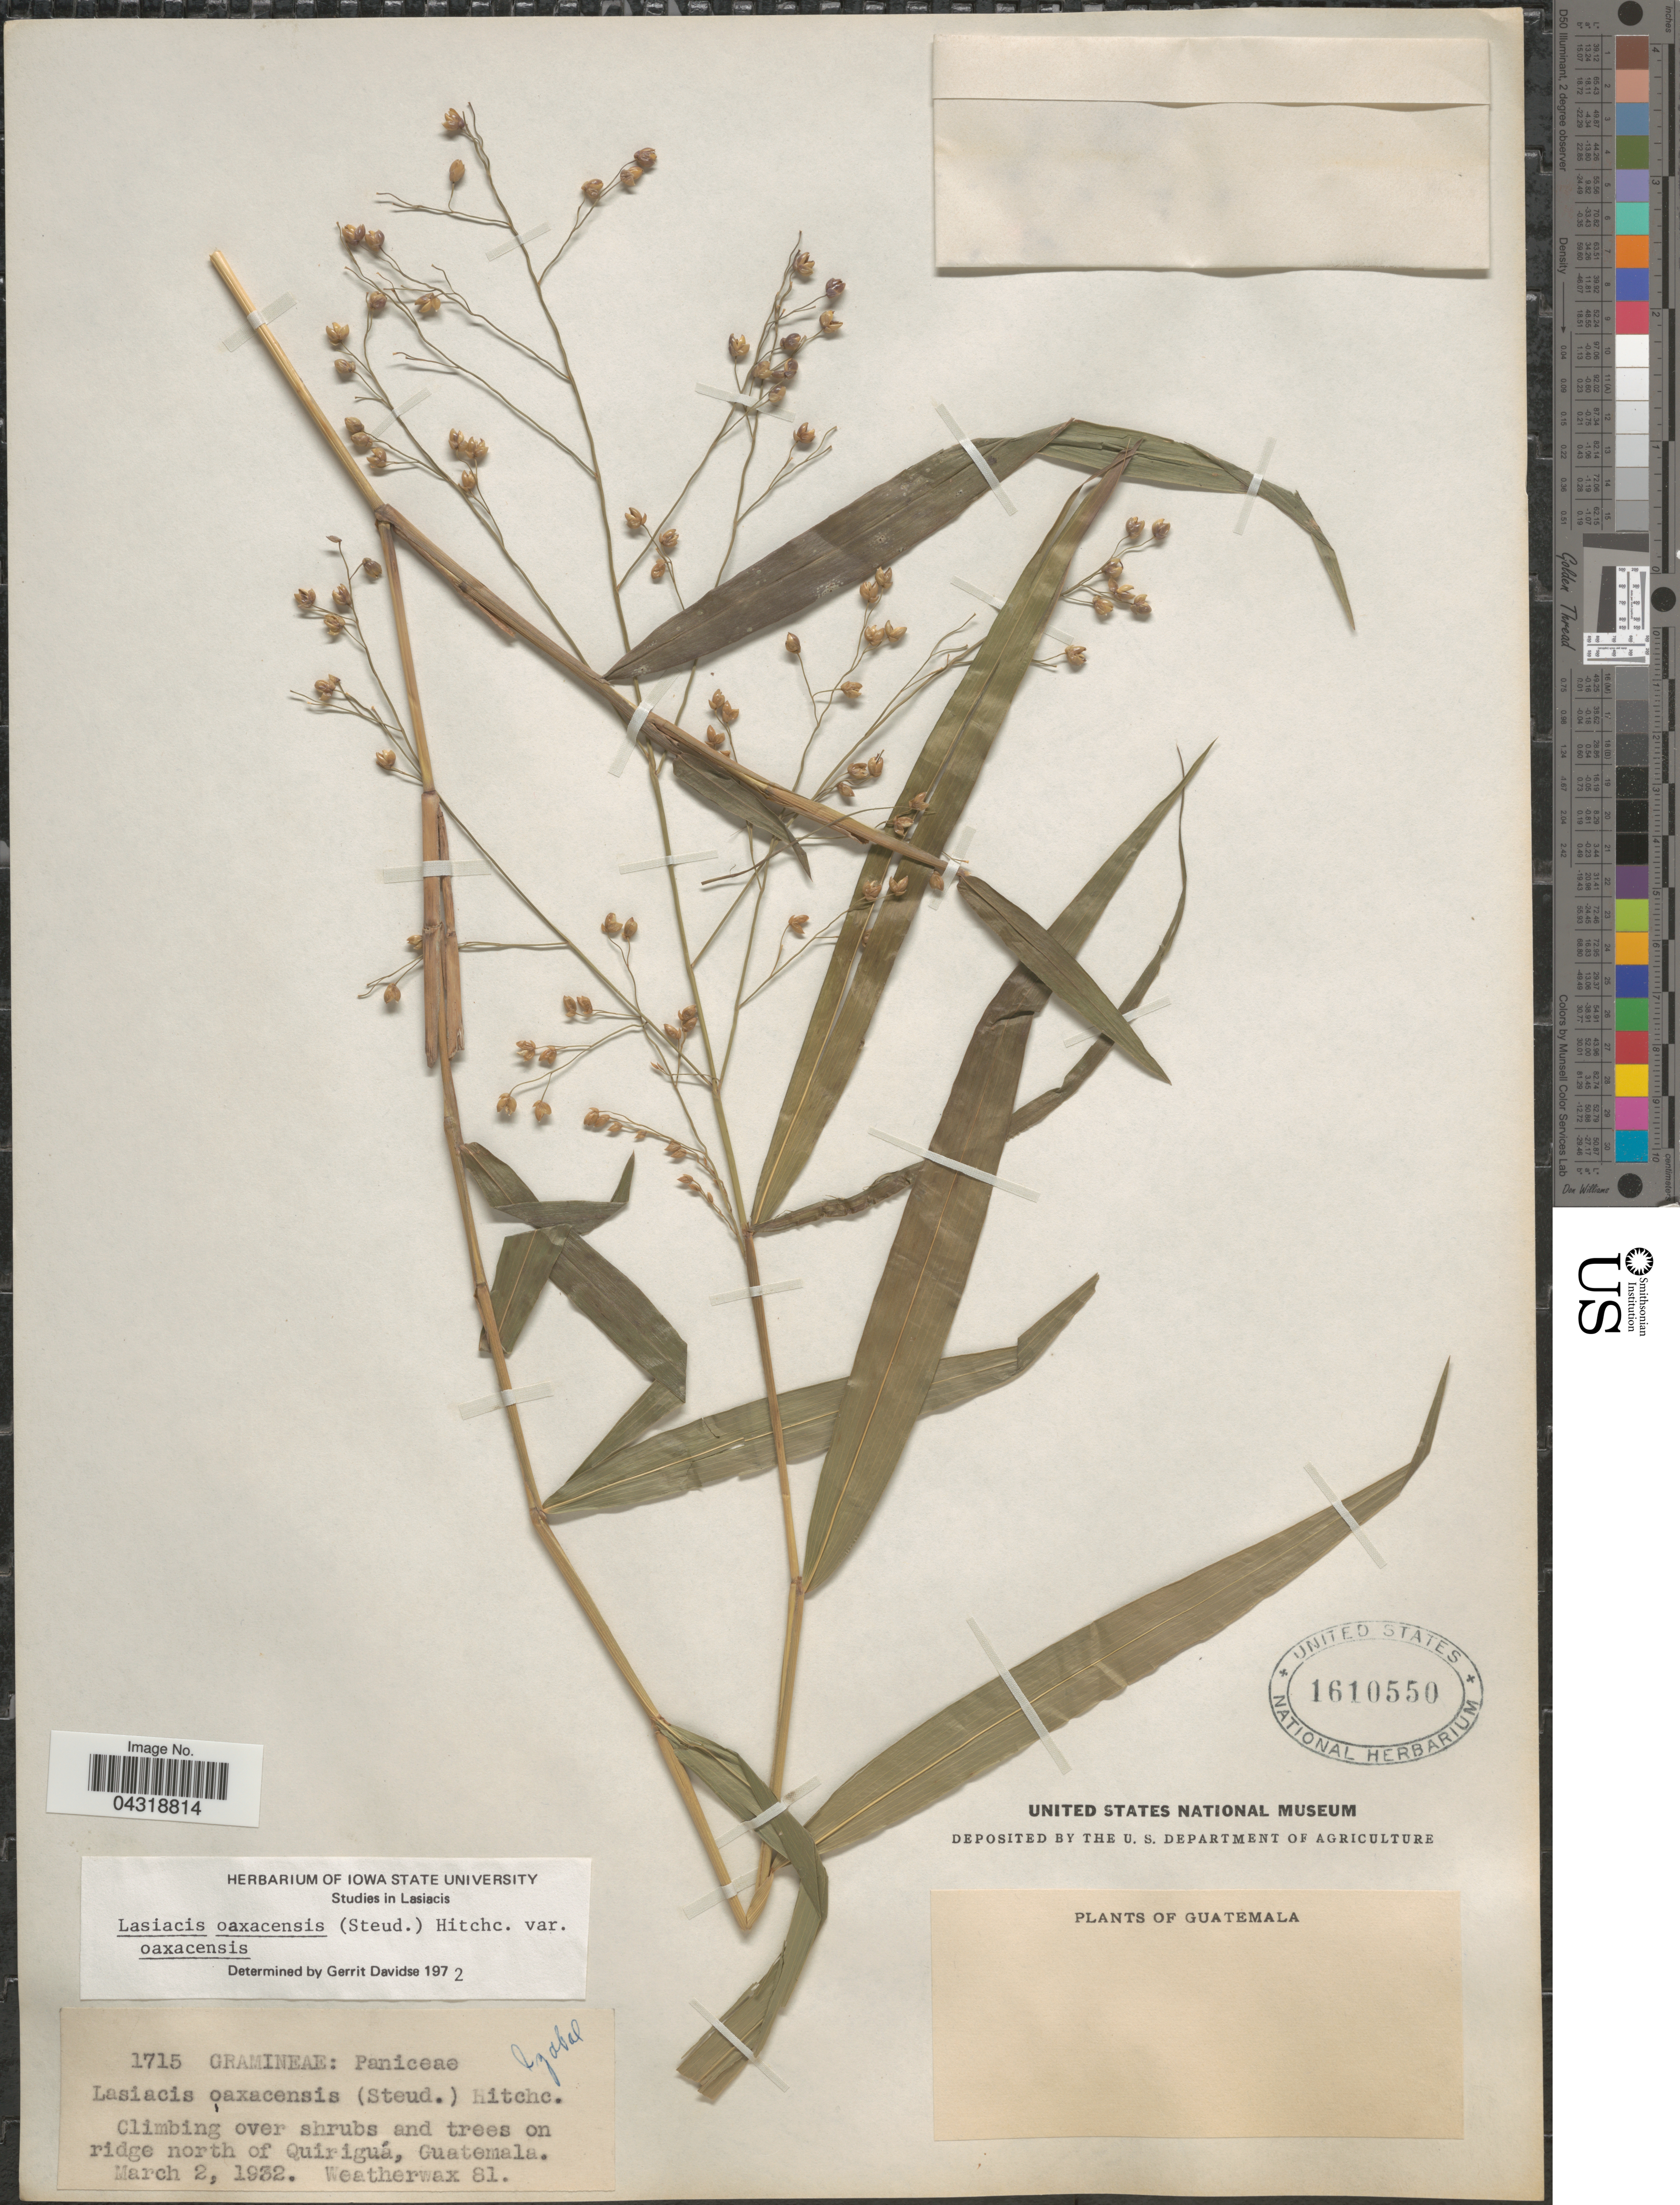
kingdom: Plantae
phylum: Tracheophyta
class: Liliopsida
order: Poales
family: Poaceae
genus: Lasiacis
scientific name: Lasiacis oaxacensis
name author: (Steud.) Hitchc.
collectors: -. Weatherwax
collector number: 81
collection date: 1932-03-02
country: Guatemala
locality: Climbing over shrubs and trees on ridge north of Quiriguá.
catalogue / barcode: US 1610550